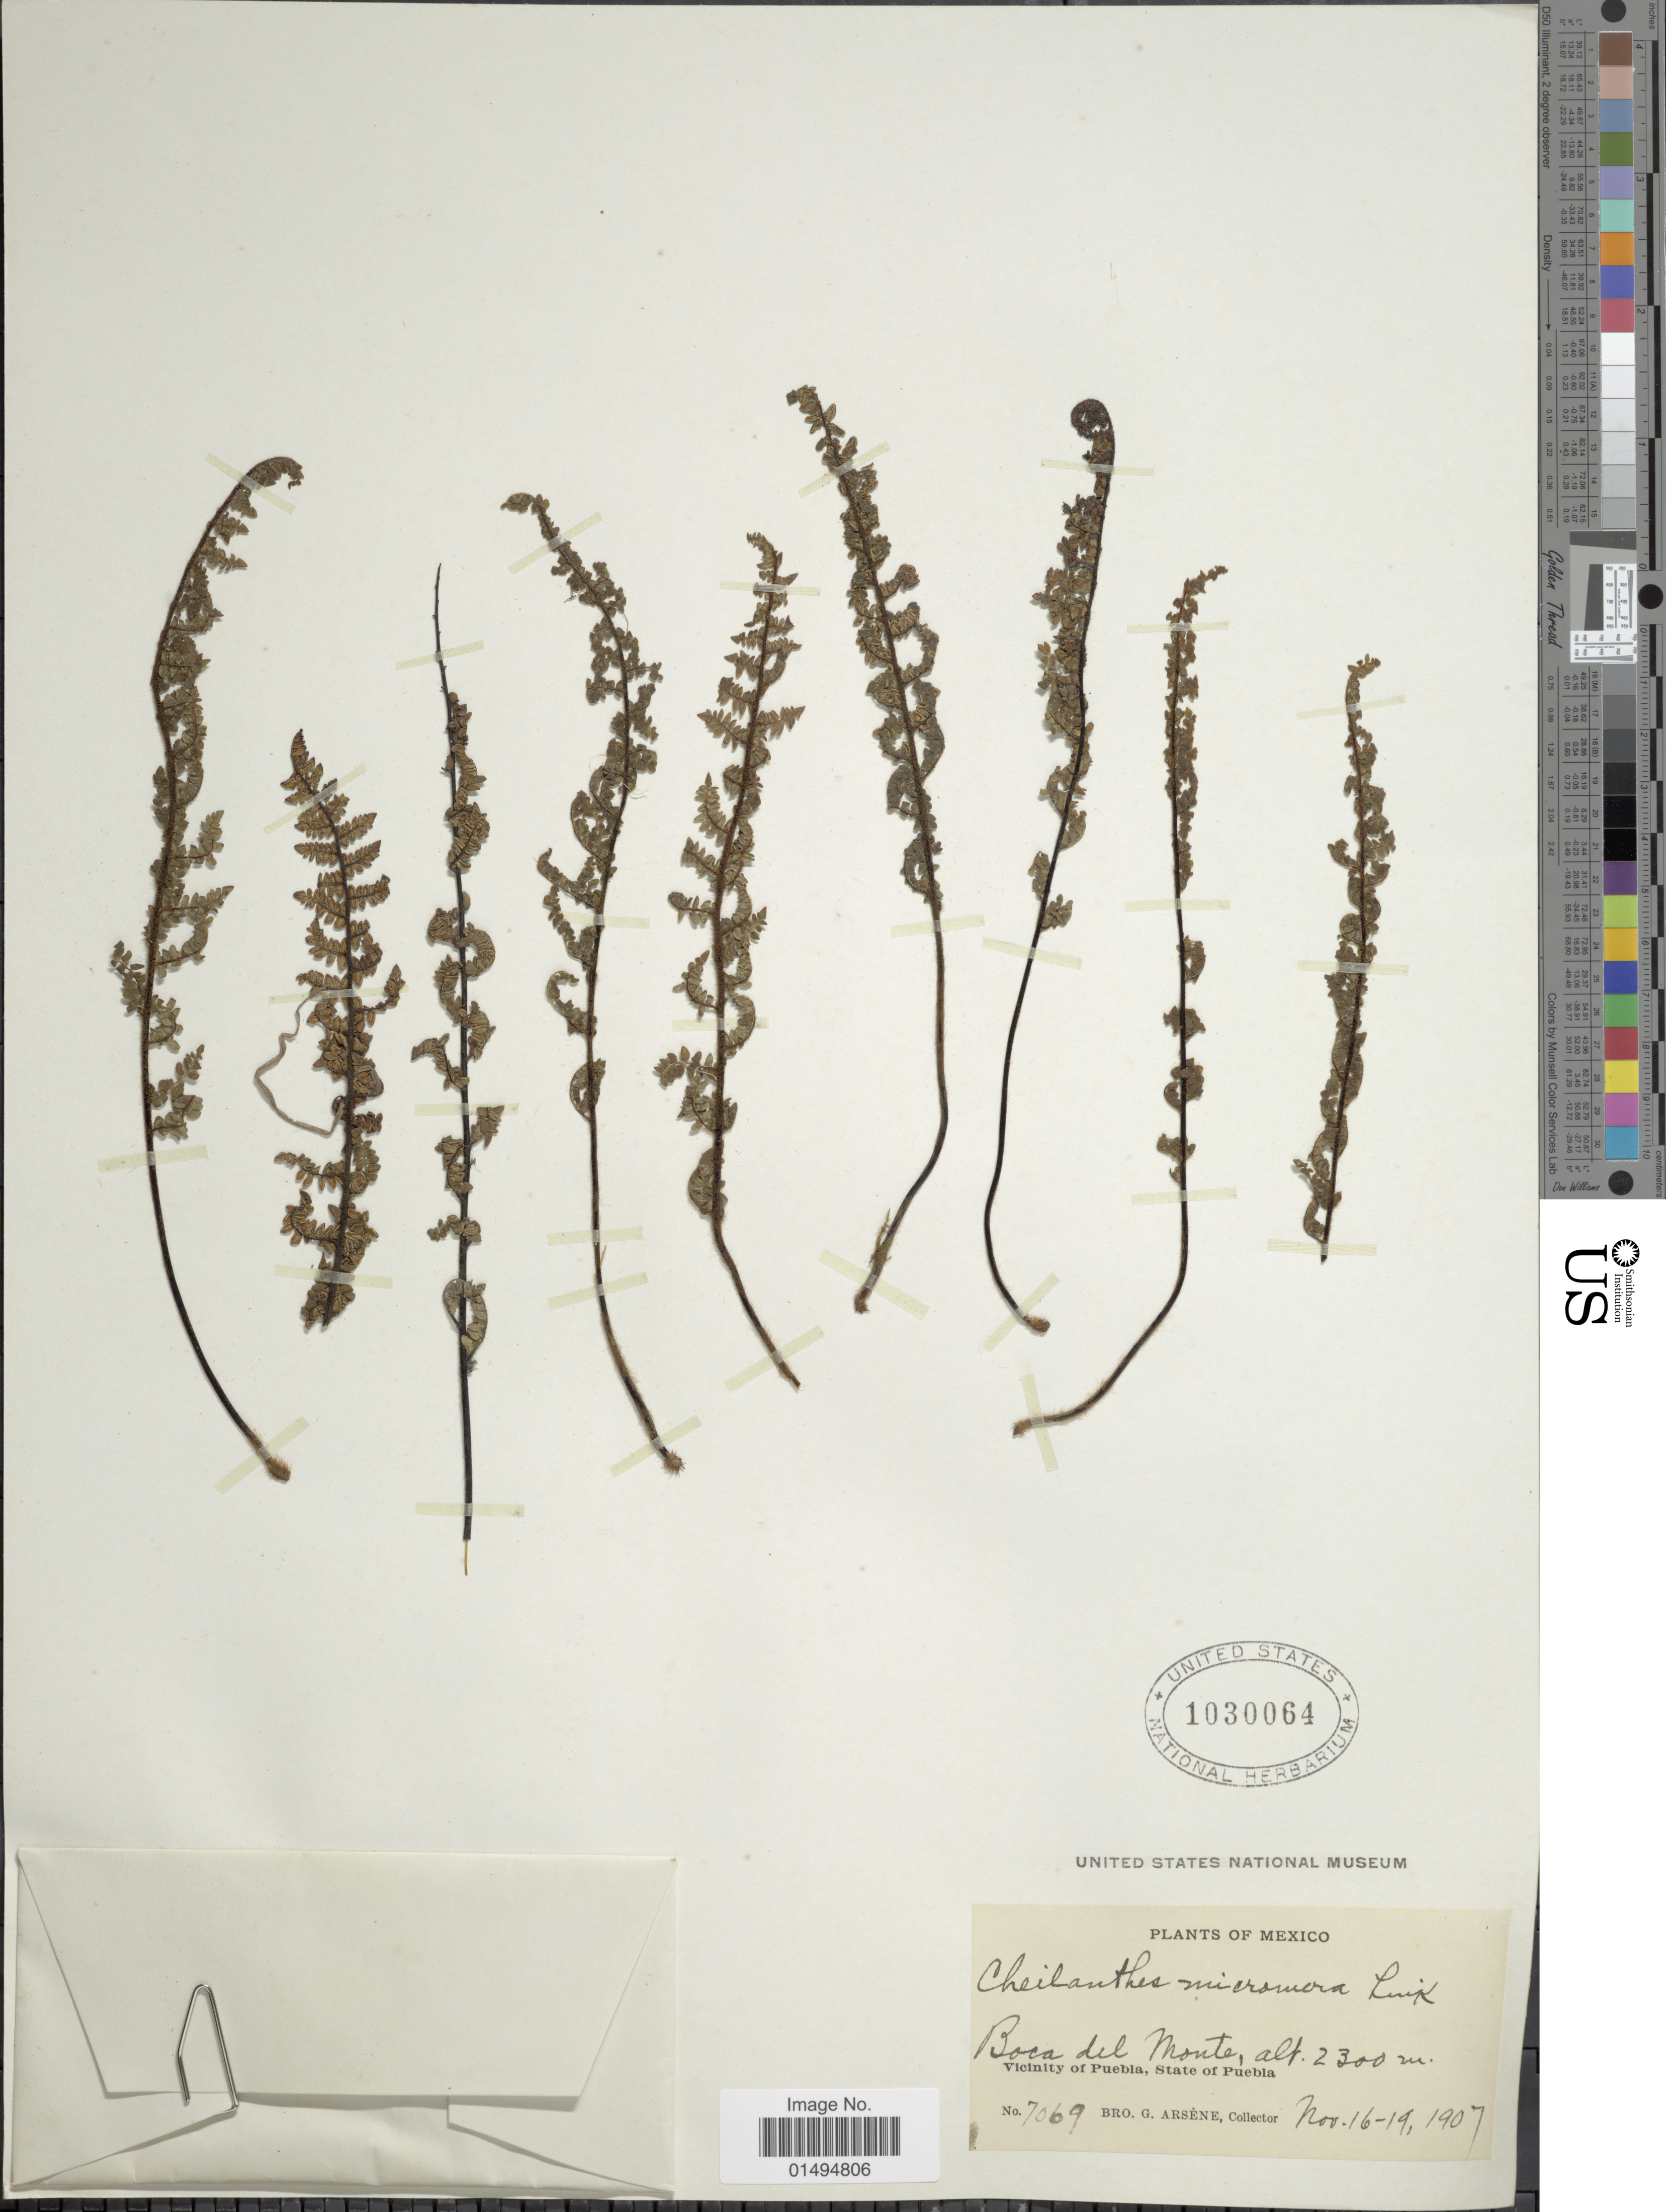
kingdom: Plantae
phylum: Tracheophyta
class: Polypodiopsida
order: Polypodiales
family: Pteridaceae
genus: Myriopteris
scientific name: Myriopteris notholaenoides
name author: (Desv.) Grusz & Windham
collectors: Bro. G. Arsène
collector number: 7069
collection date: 1907-11-16/1907-11-19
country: Mexico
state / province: Puebla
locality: Boca del Monte, Vicinity of Puebla, State of Puebla.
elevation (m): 2300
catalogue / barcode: US 1030064